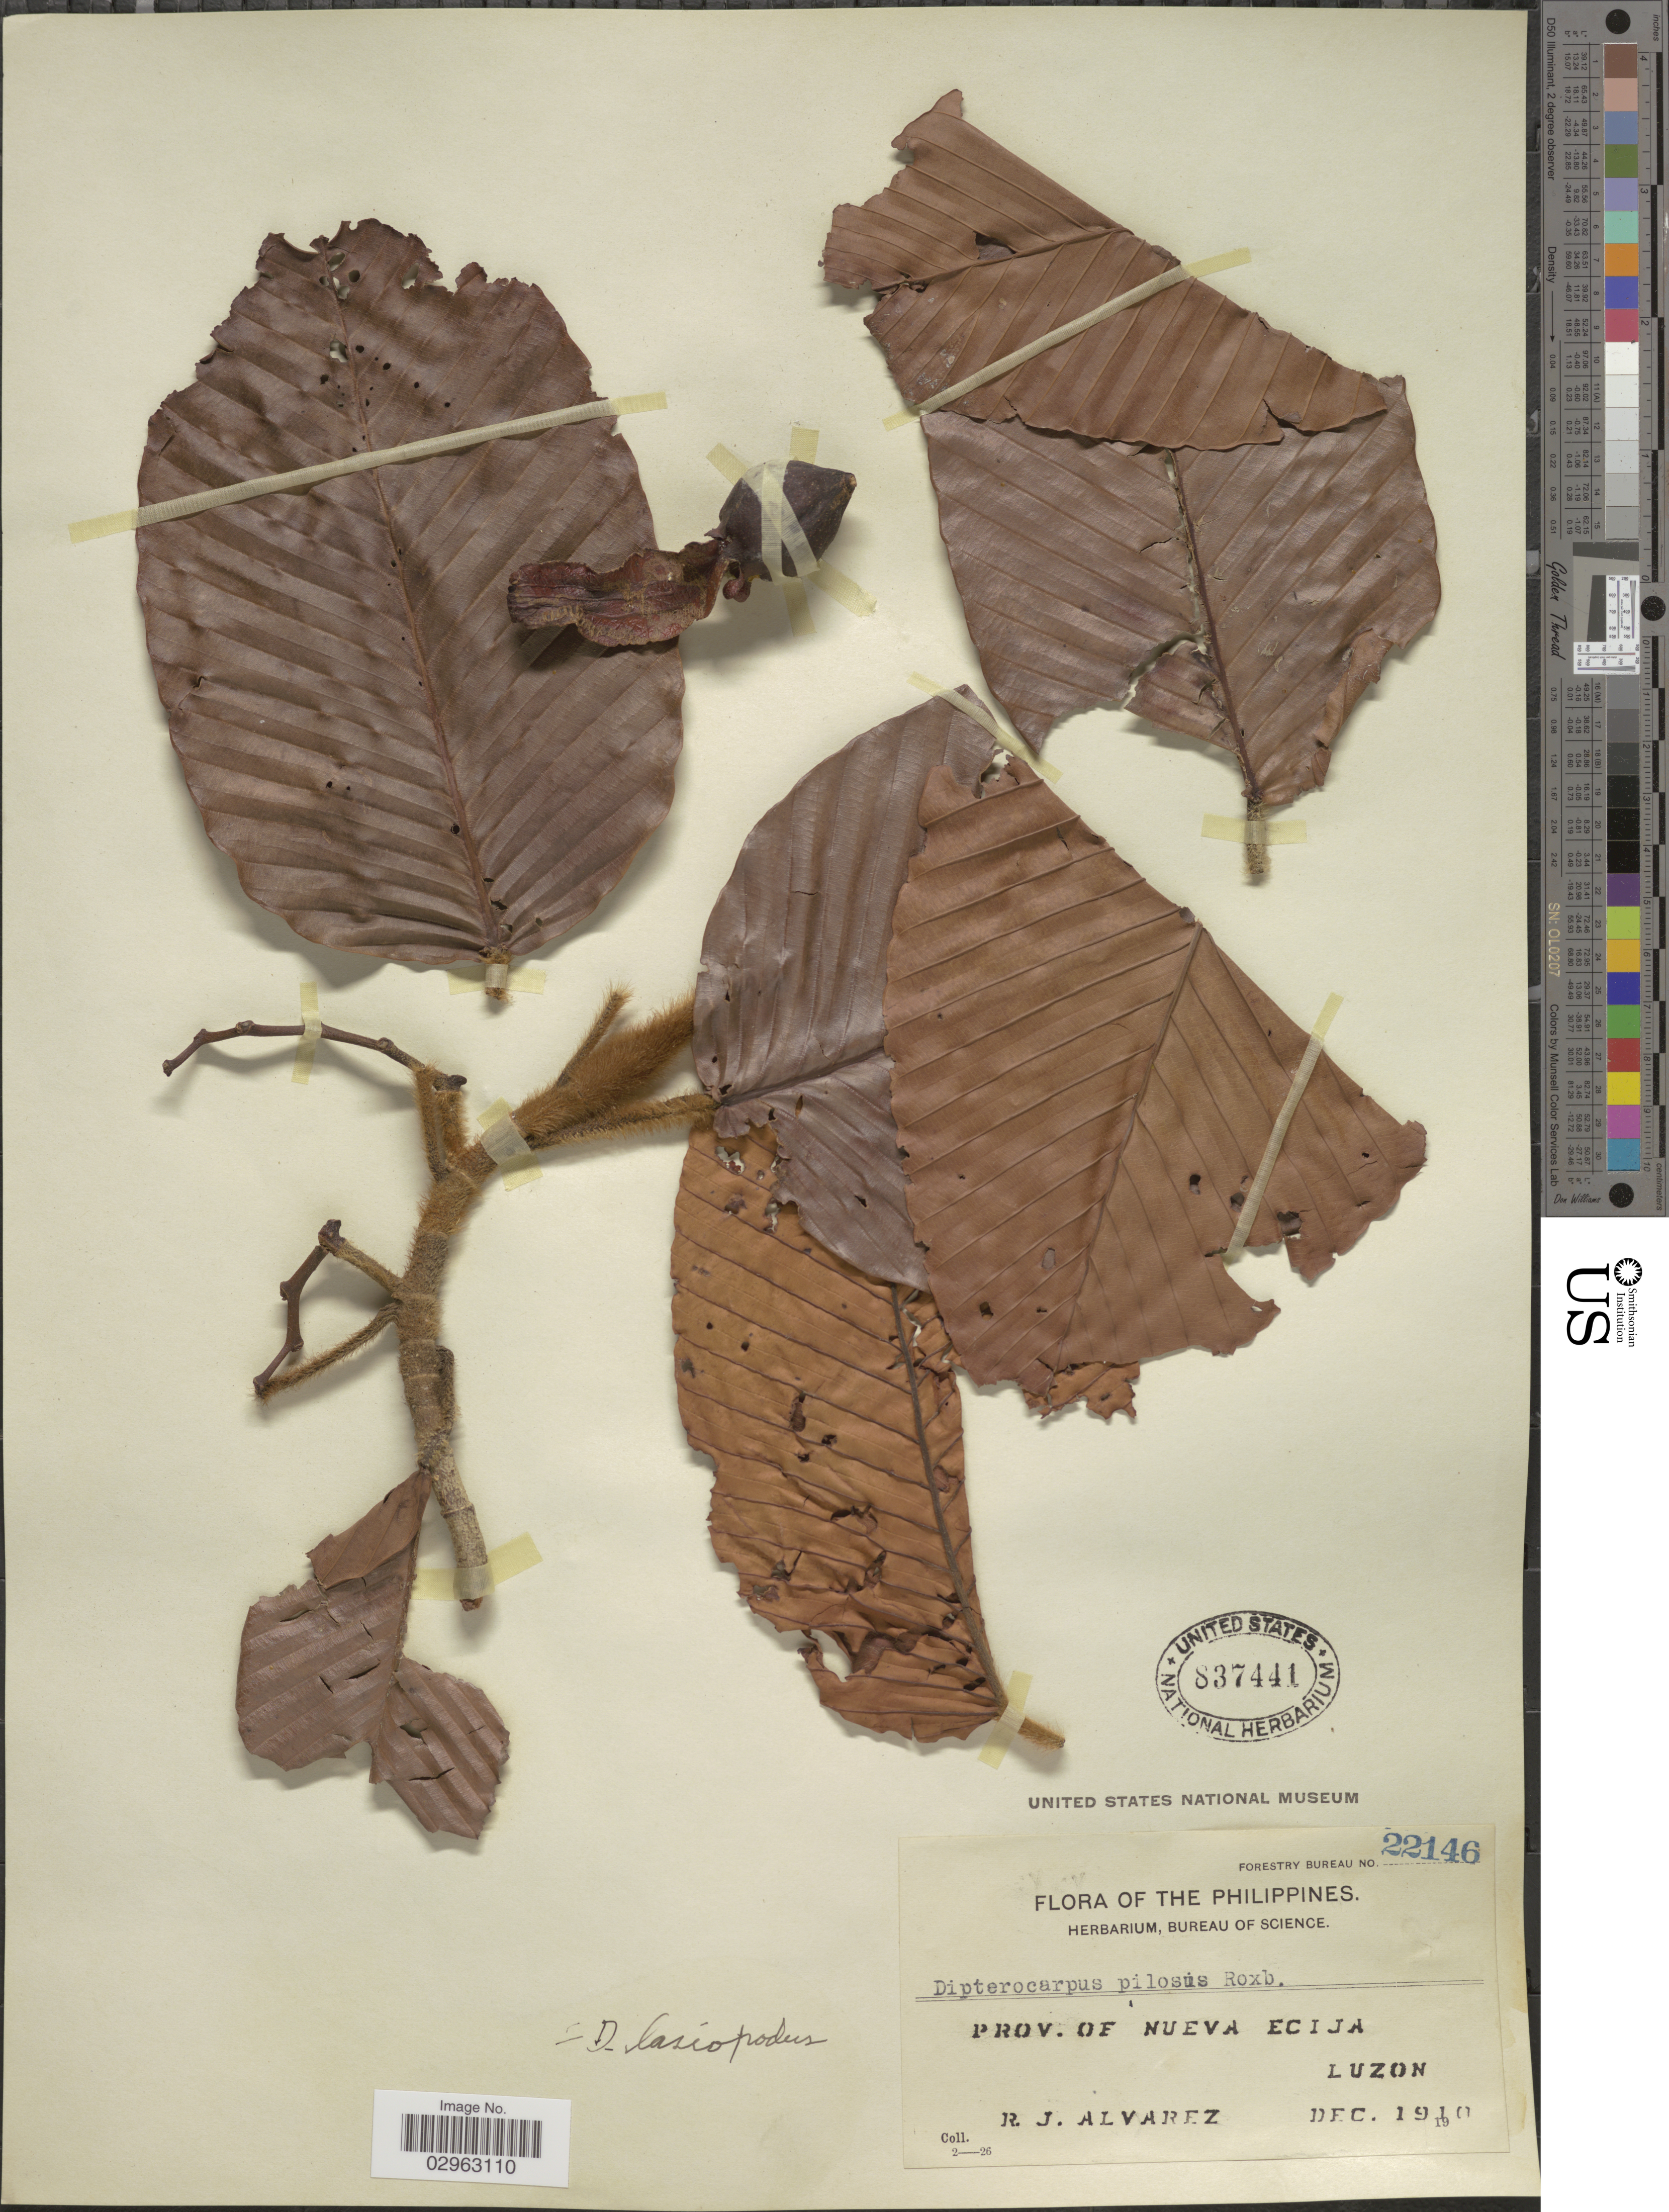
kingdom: Plantae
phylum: Tracheophyta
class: Magnoliopsida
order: Malvales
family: Dipterocarpaceae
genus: Dipterocarpus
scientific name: Dipterocarpus lasiopodus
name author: G. Perkins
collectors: R. Alvarez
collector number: Forestry Bureau 22146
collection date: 1910-12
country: Philippines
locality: Prov. of Nueva Ecija, Luzon.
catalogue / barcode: US 837441